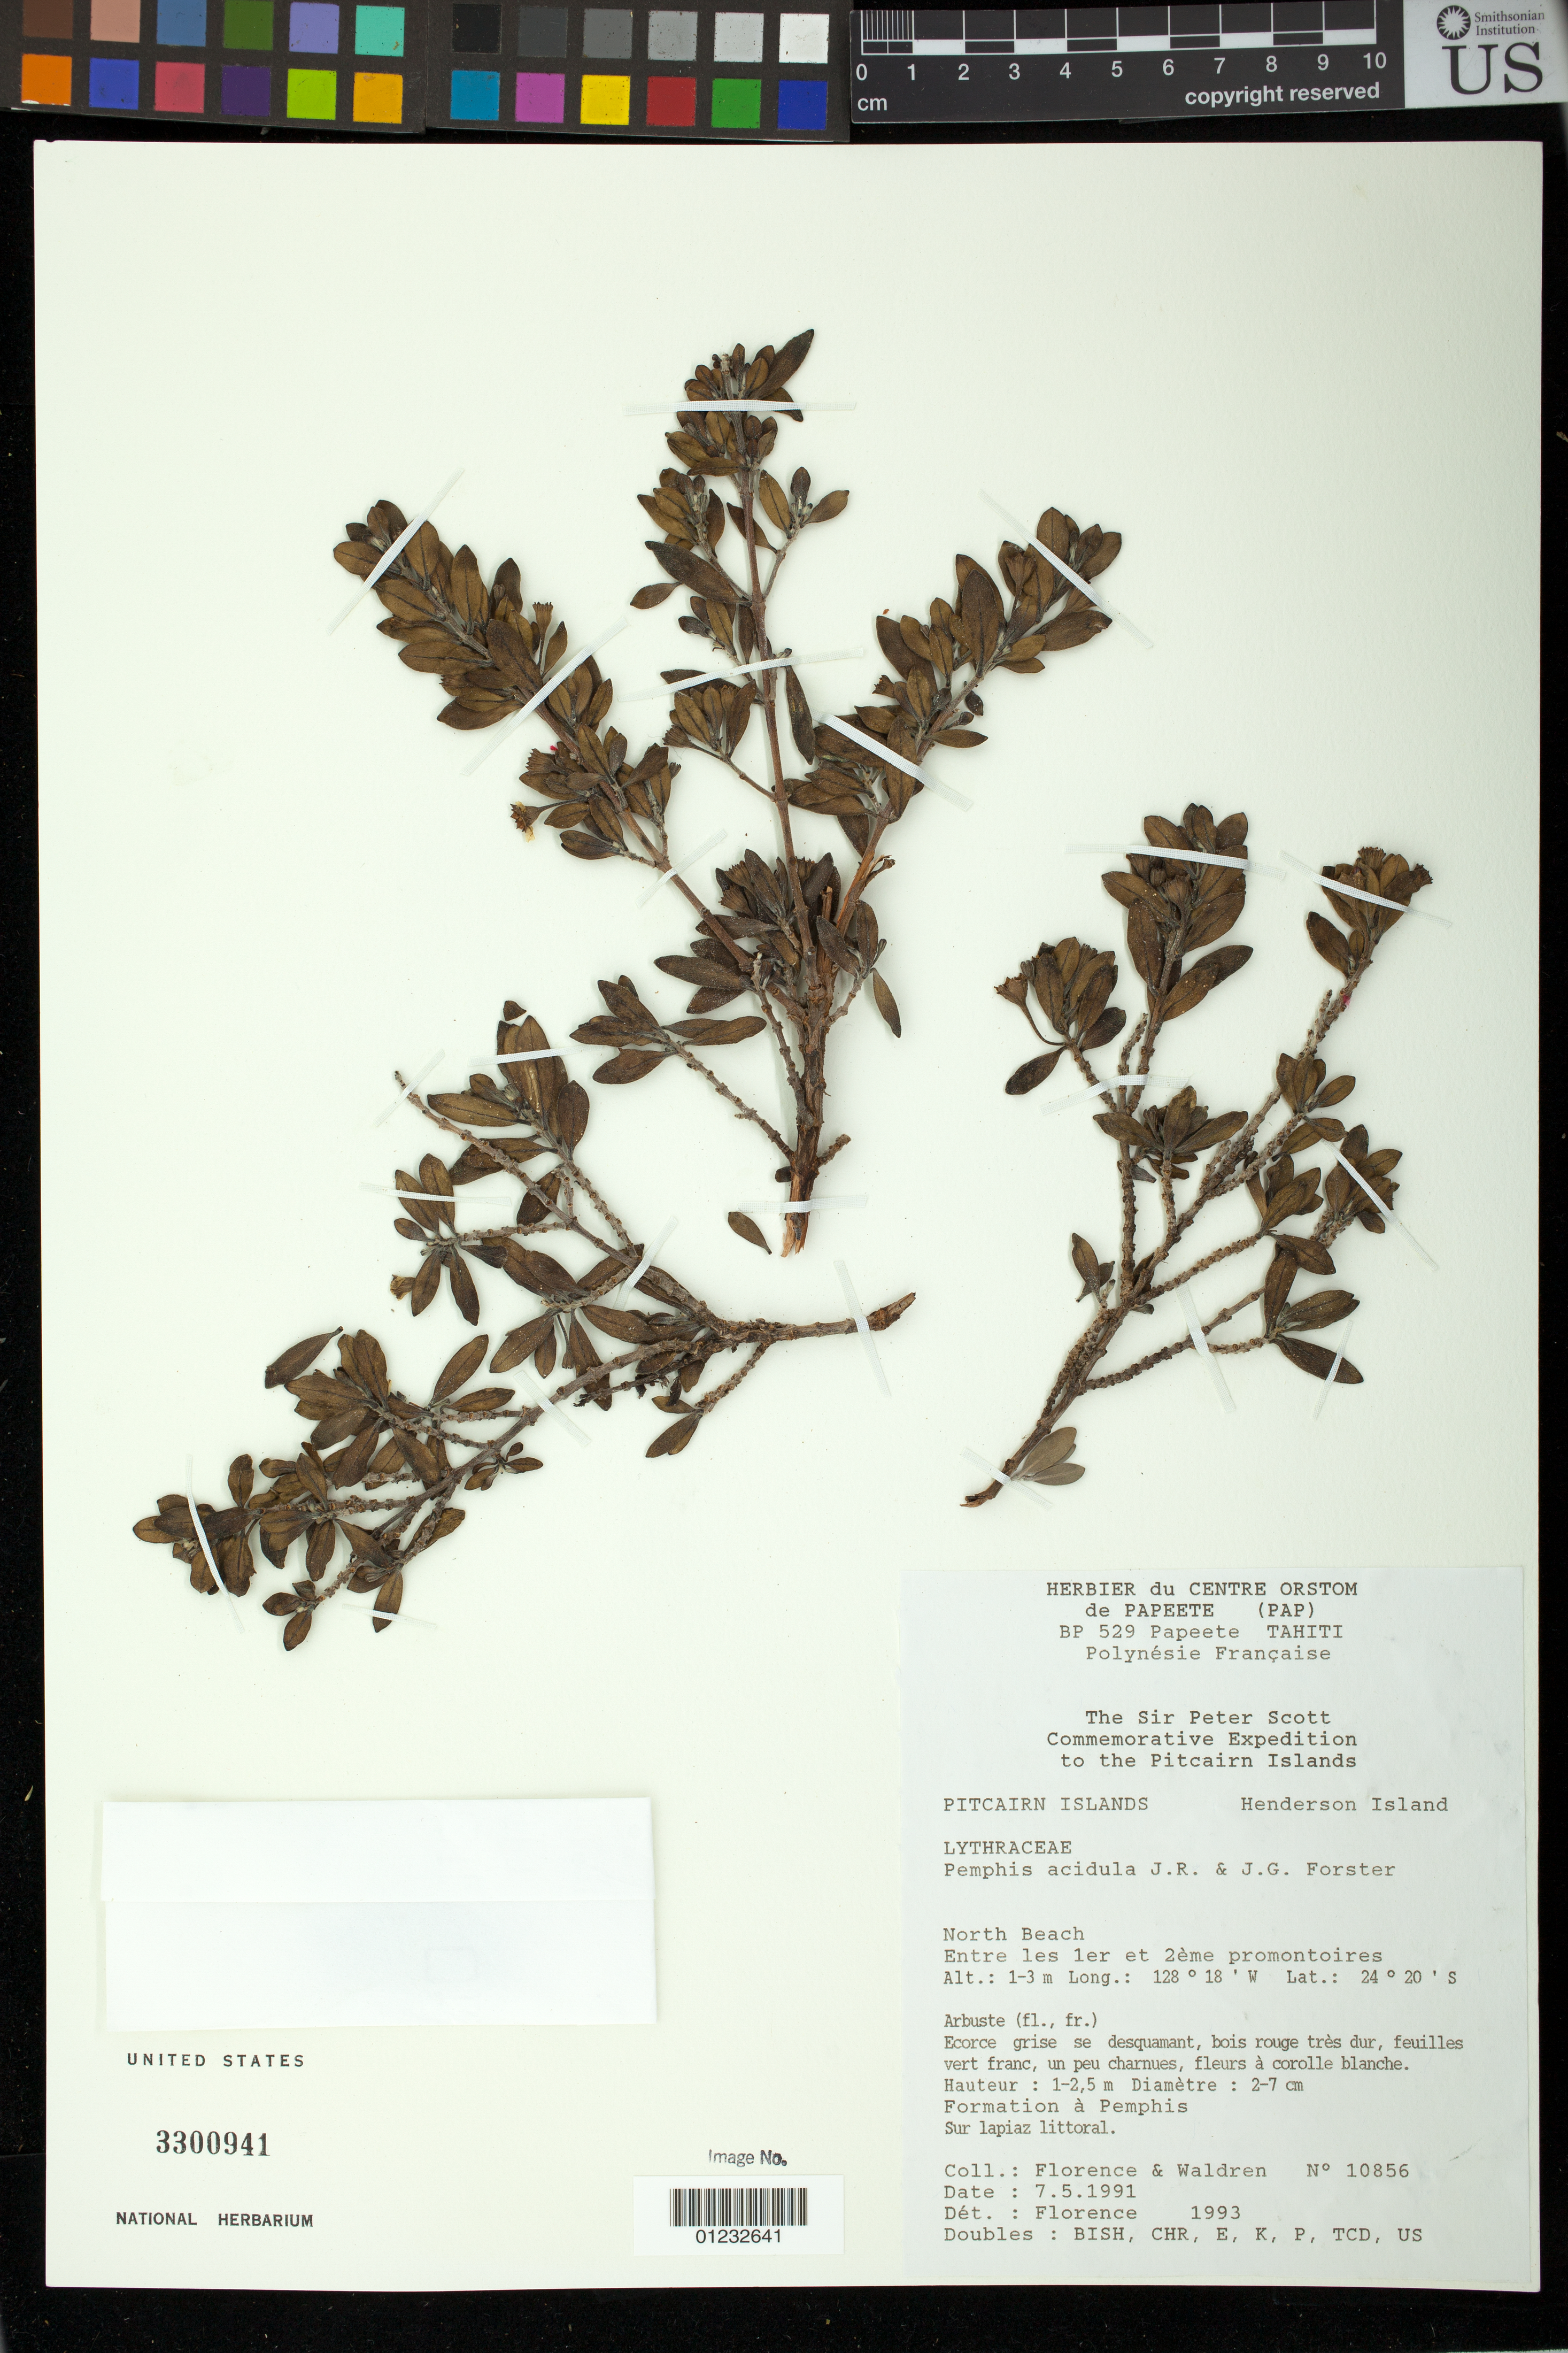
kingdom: Plantae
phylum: Tracheophyta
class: Magnoliopsida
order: Myrtales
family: Lythraceae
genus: Pemphis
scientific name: Pemphis acidula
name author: J.R. Forst. & G. Forst.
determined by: Florence, J.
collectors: J. Florence & Waldren, --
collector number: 10856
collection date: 1991-05-07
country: Pitcairn Islands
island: Henderson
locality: Entre les ler et 2ème promontoires.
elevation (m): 1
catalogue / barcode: US 3300941